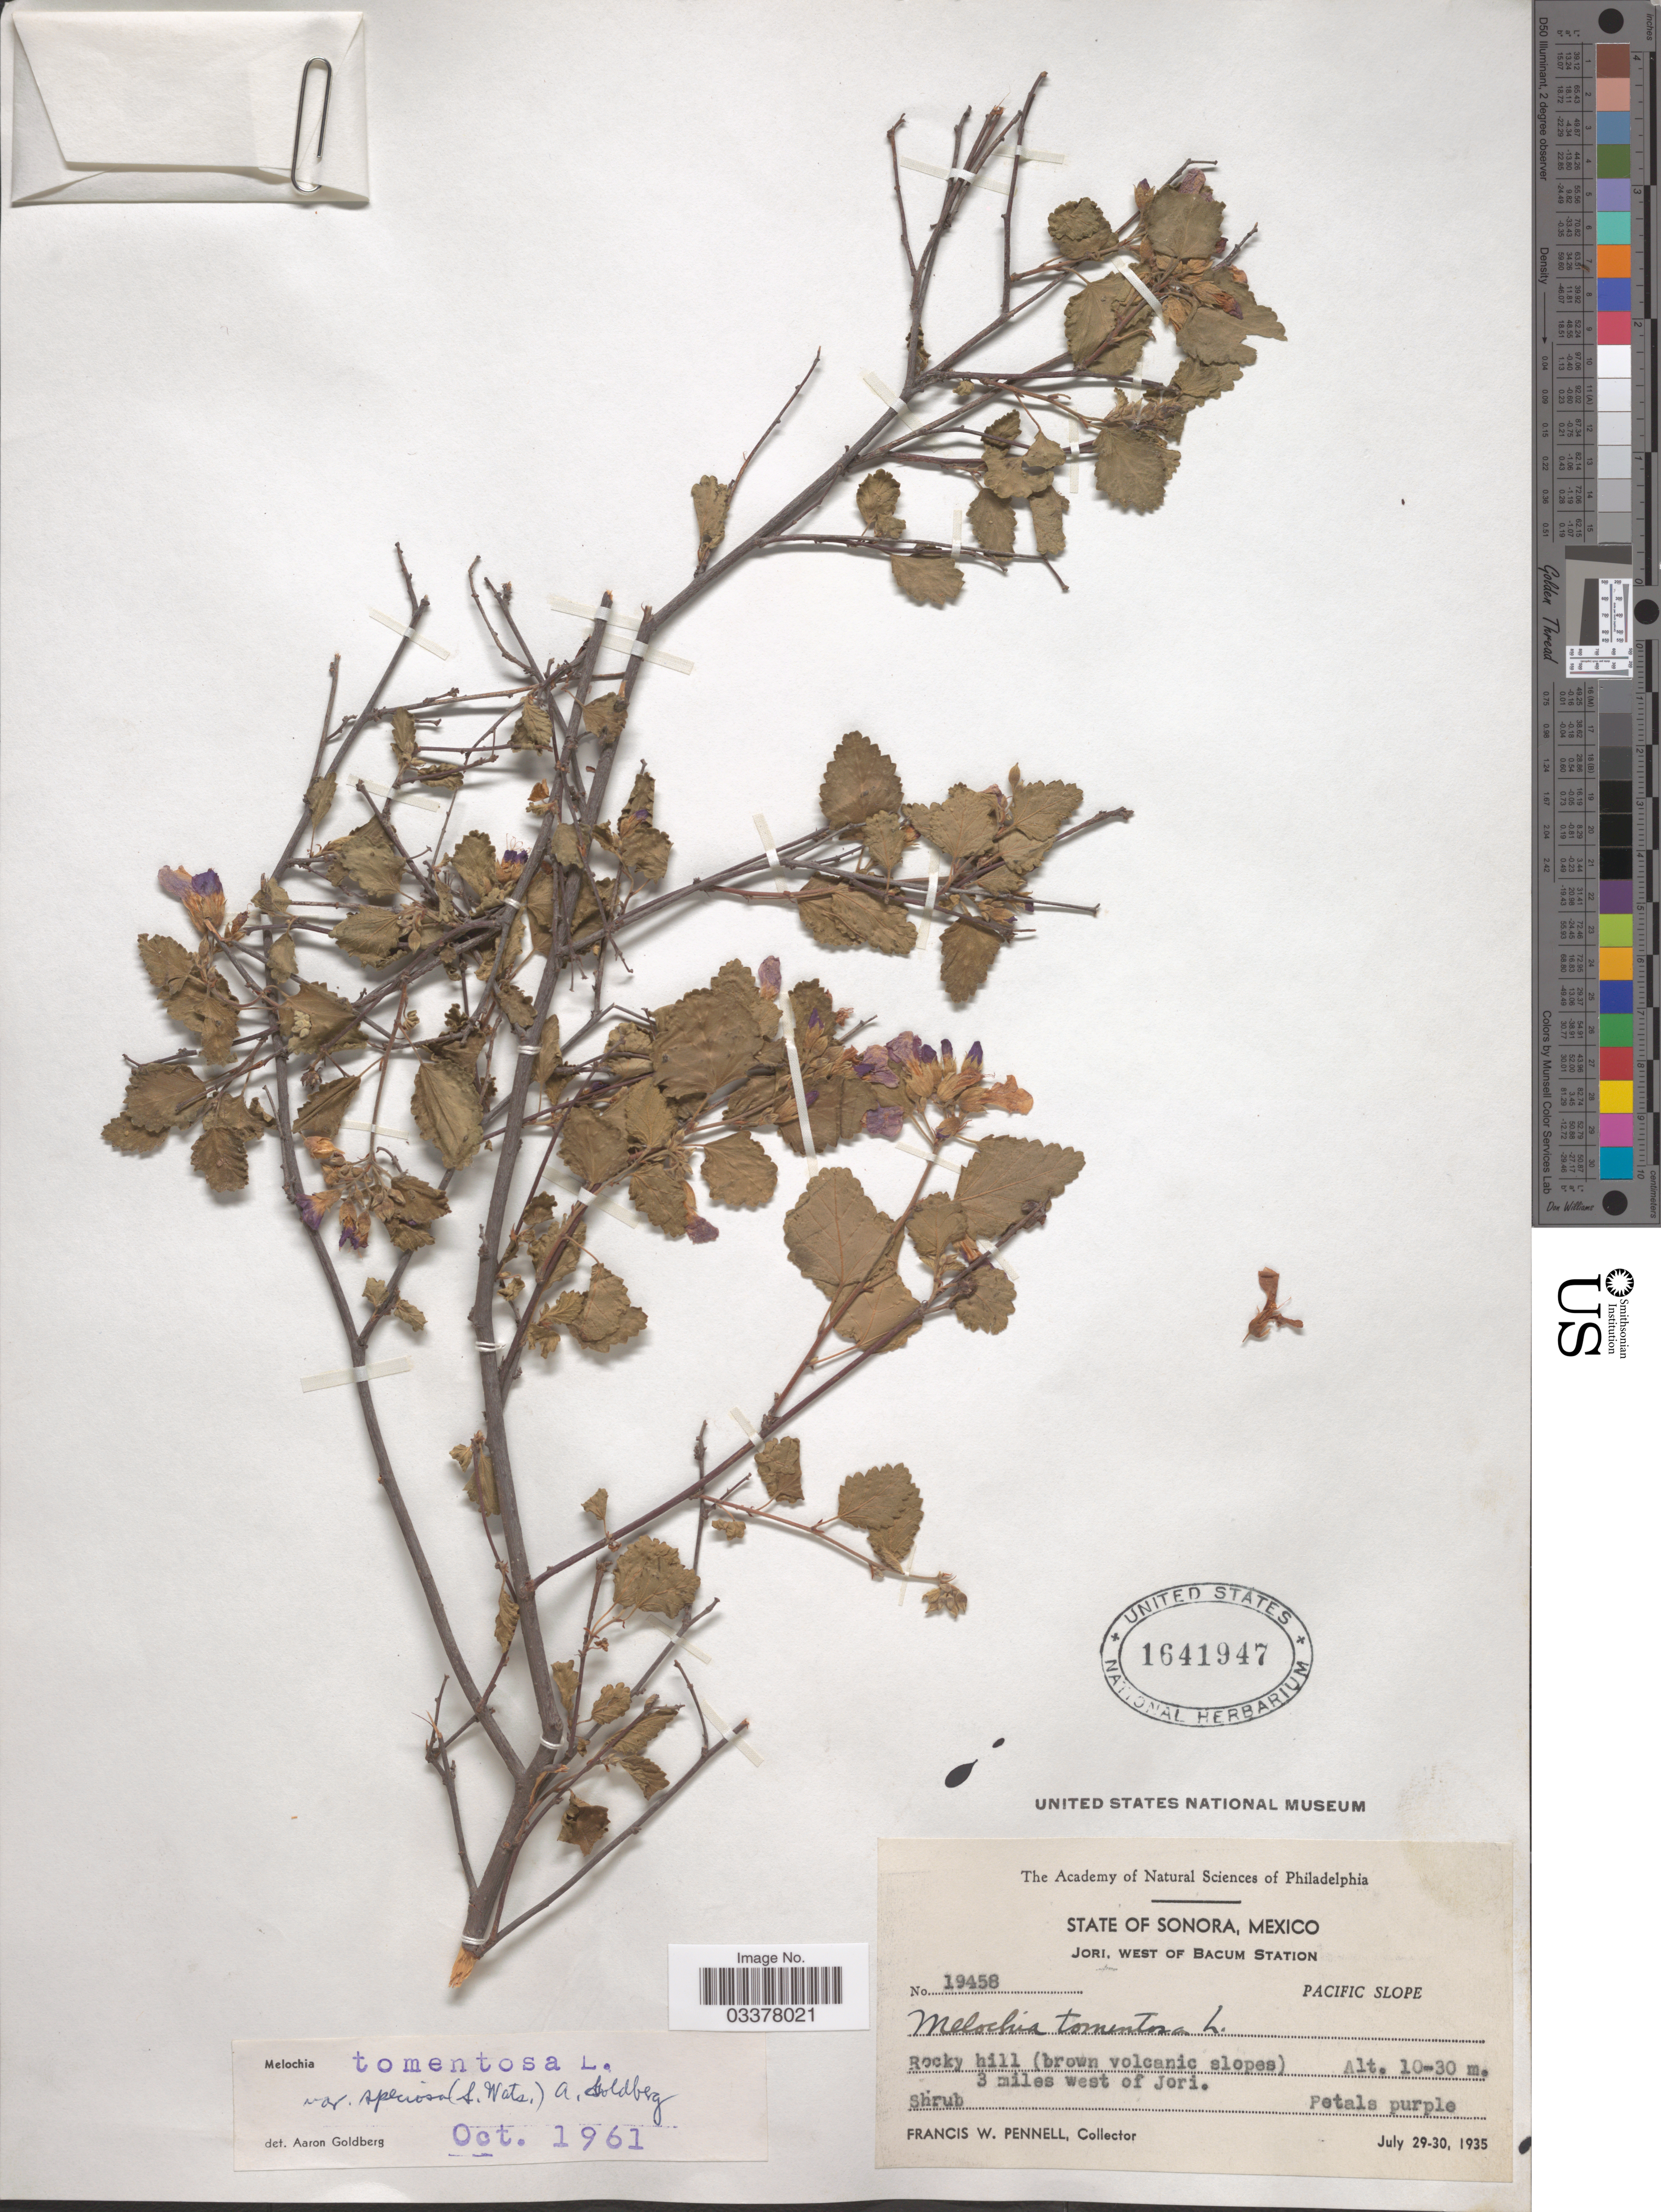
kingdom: Plantae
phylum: Tracheophyta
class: Magnoliopsida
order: Malvales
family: Malvaceae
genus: Melochia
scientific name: Melochia tomentosa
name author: L.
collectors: F. W. Pennell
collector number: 19458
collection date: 1935-07-29/1935-07-30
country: Mexico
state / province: Sonora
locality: Jori. West of Bacum Station. 3 miles west of Jori.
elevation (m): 10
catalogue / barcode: US 1641947